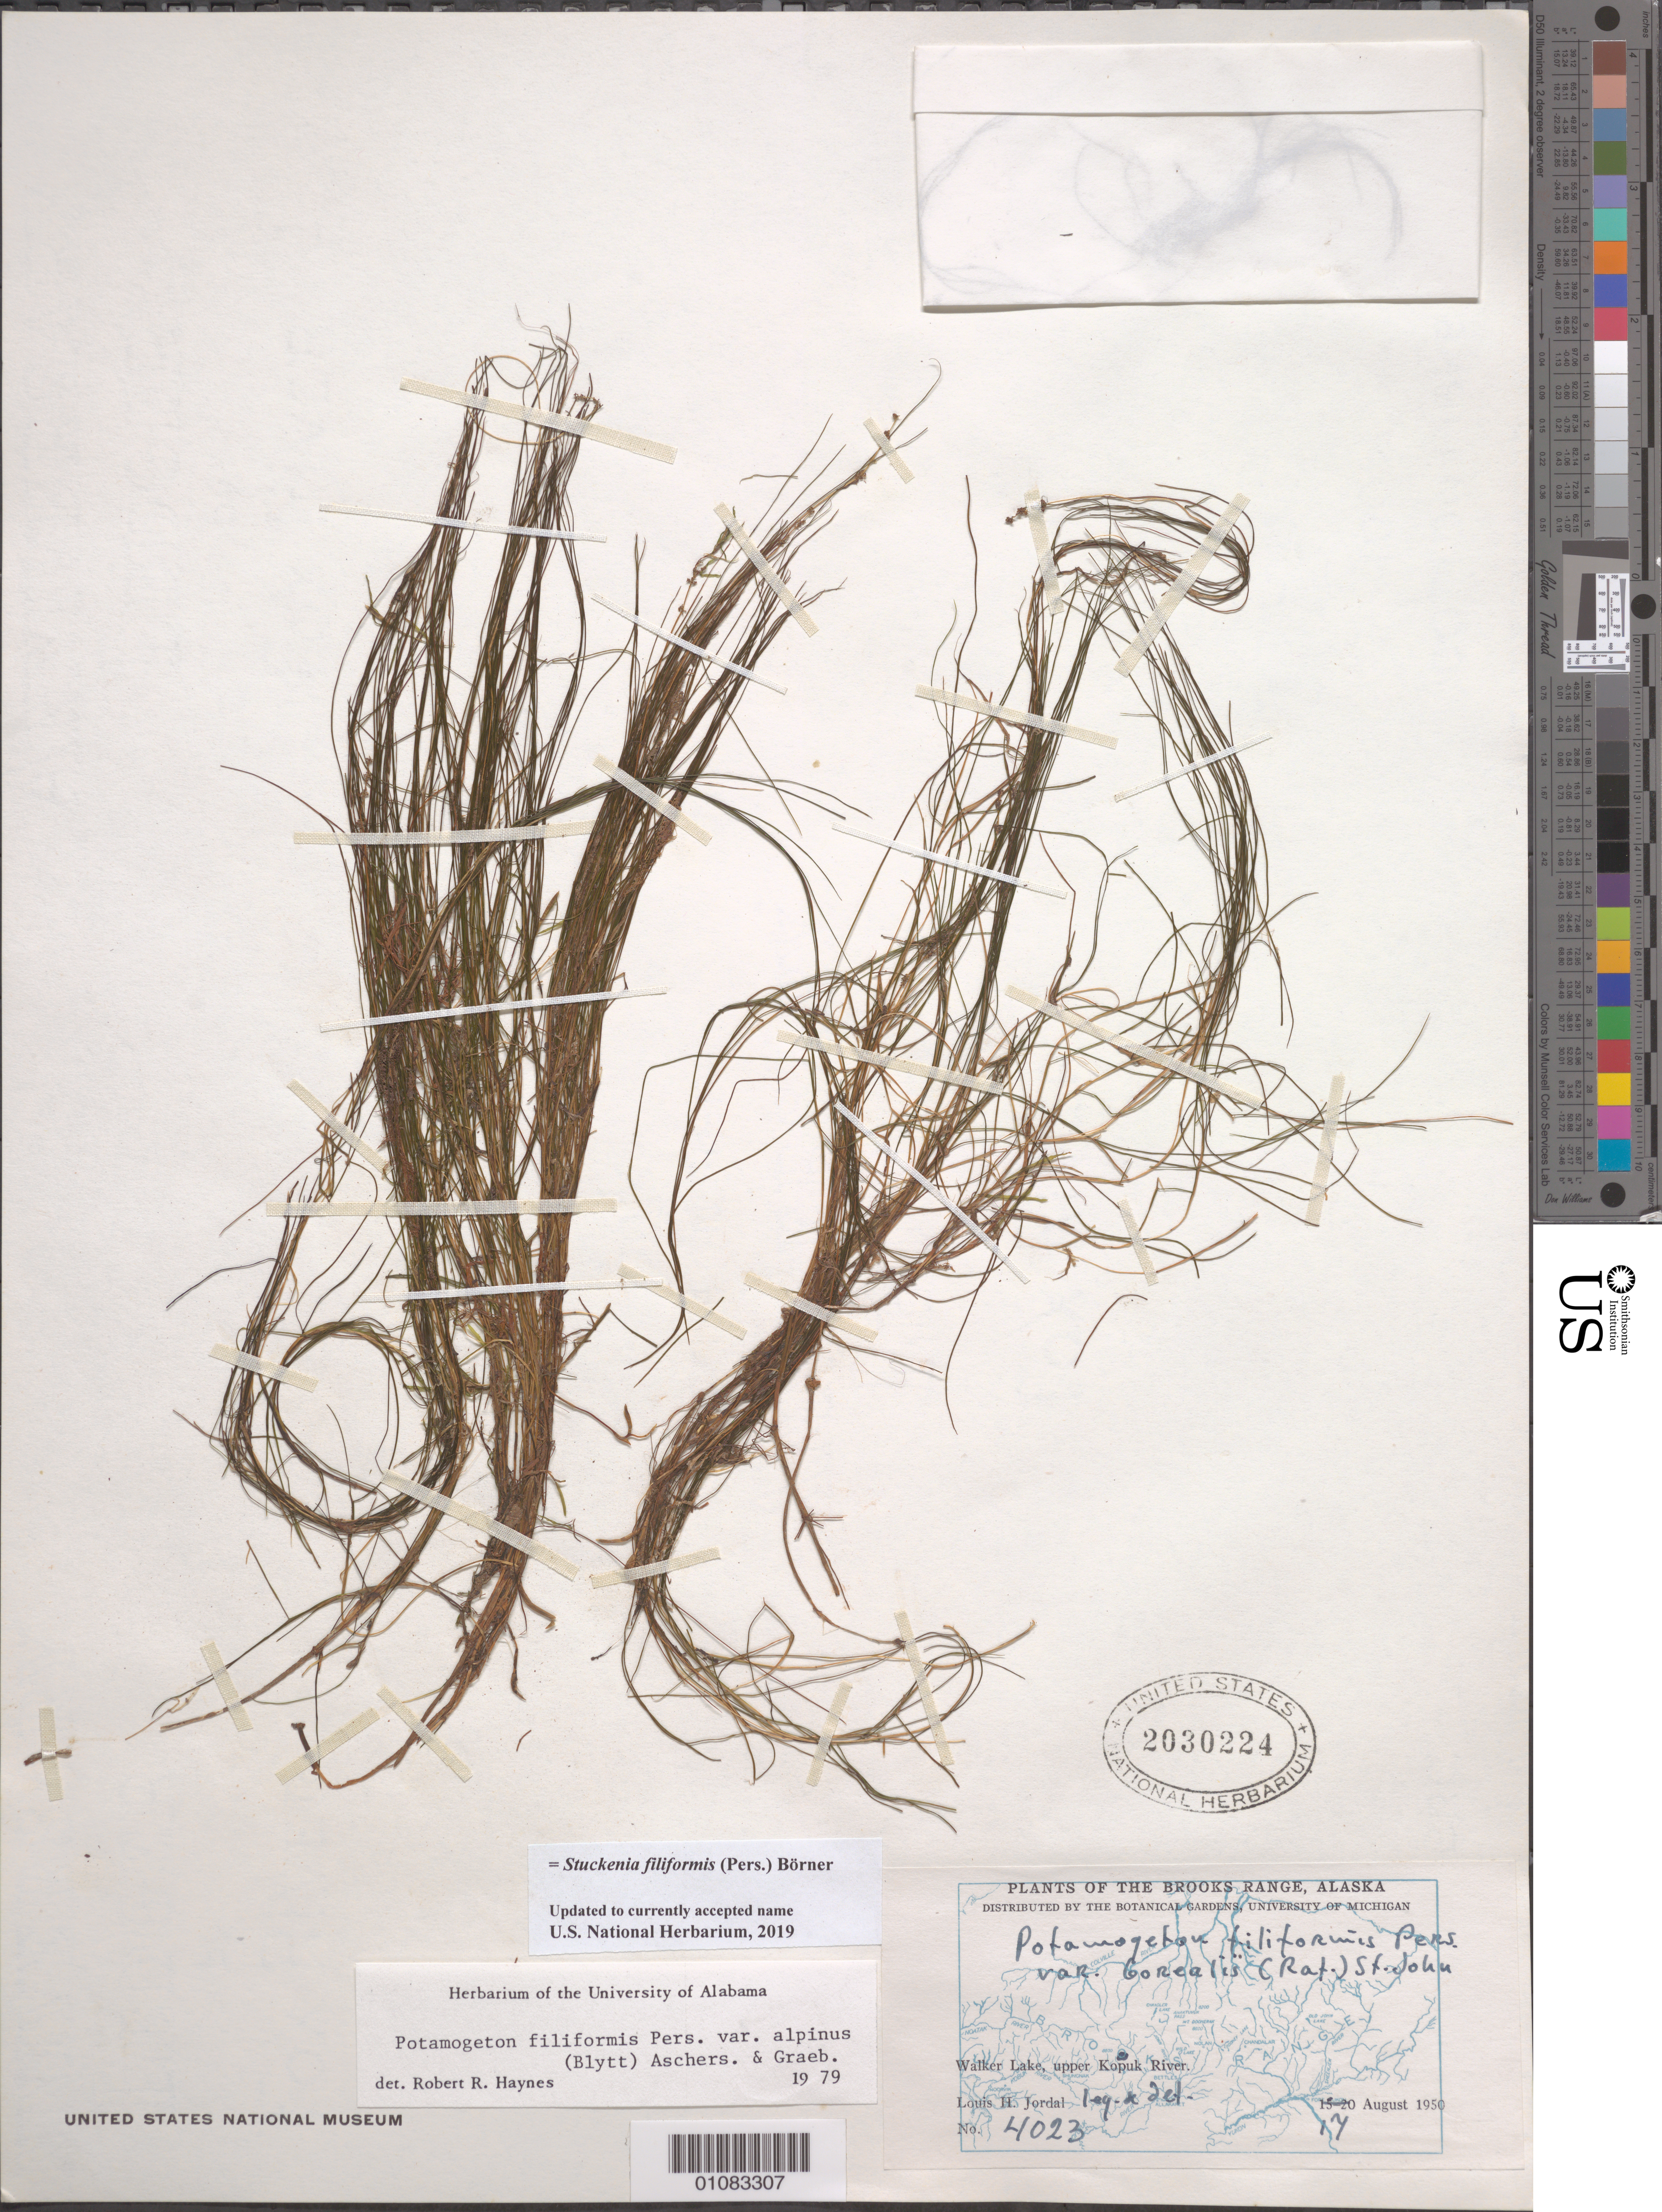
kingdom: Plantae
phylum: Tracheophyta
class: Liliopsida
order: Alismatales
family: Potamogetonaceae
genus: Stuckenia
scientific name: Stuckenia filiformis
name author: (Pers.) Börner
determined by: Strong, Mark T., (BOT), Smithsonian Institution - National Museum of Natural History (UNITED STATES)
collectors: L. Jordal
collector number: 4023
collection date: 1950-08-17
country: United States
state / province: Alaska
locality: Brooks Range, upper Kopuk River, Walter Lake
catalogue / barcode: US 2030224